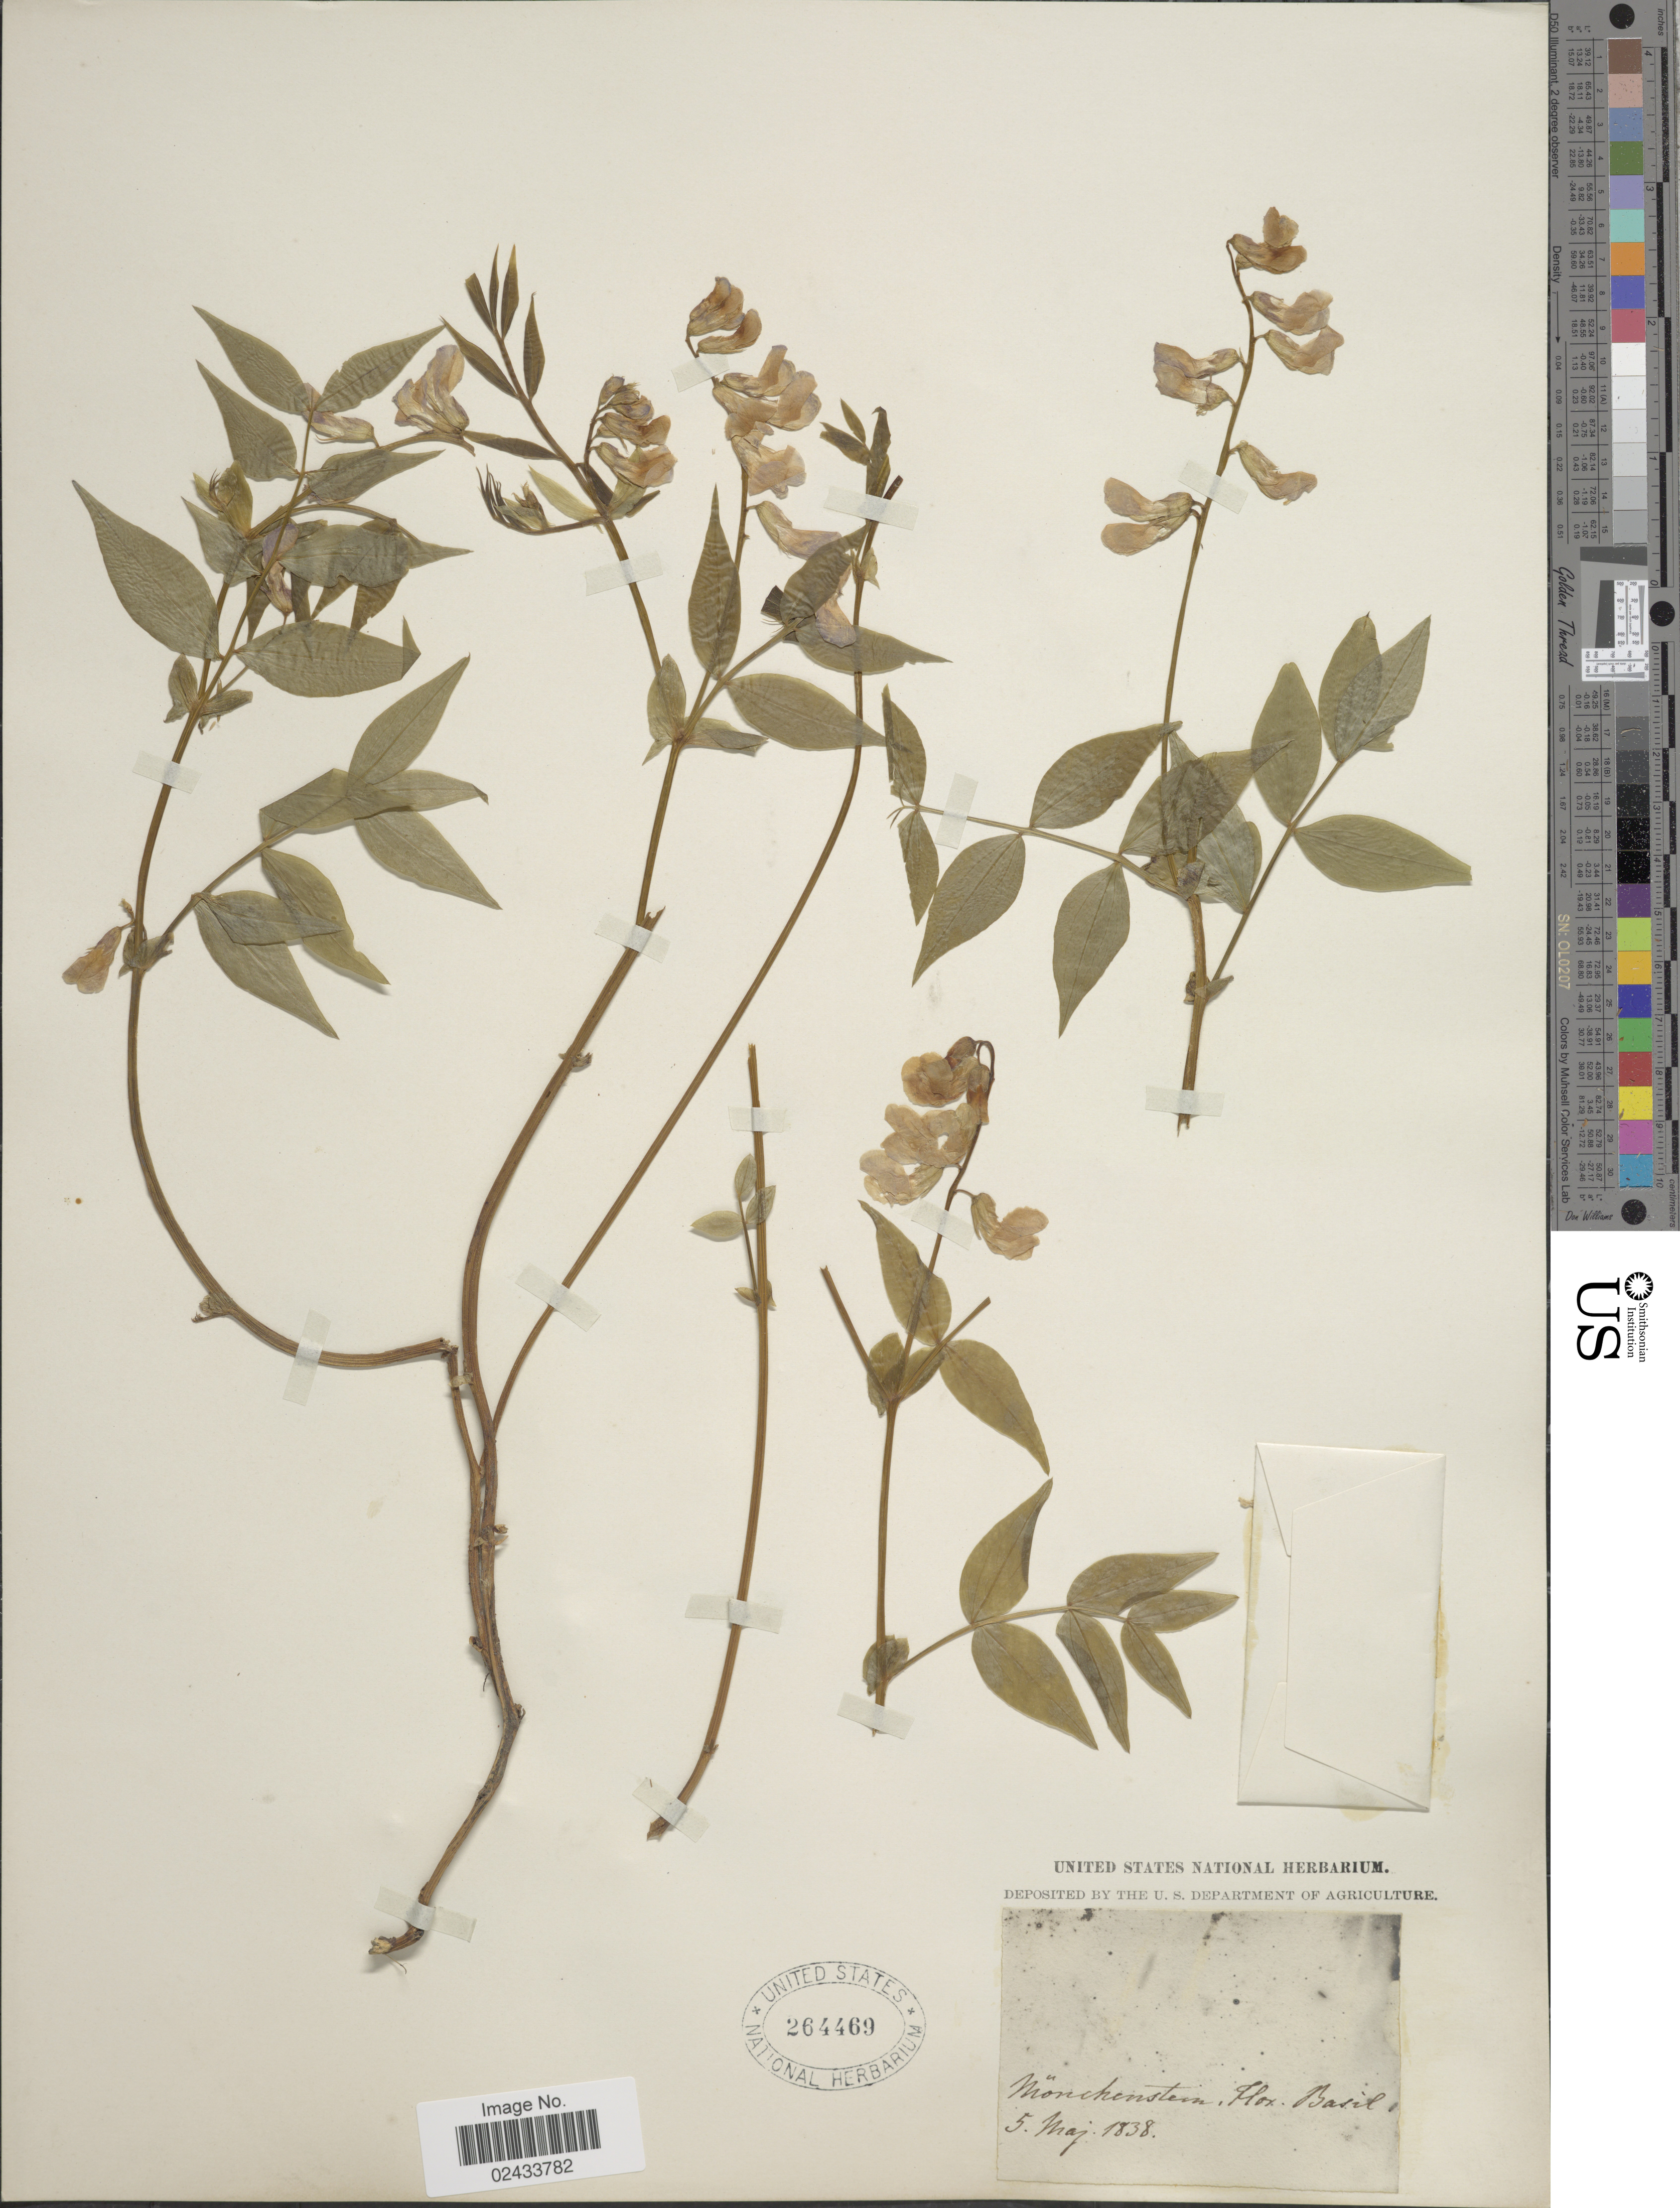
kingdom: Plantae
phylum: Tracheophyta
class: Magnoliopsida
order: Fabales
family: Fabaceae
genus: Lathyrus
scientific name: Lathyrus sp.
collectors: ex herb. United States National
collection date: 1838-05-05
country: Switzerland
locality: Münchenstein, Basel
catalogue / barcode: US 264469